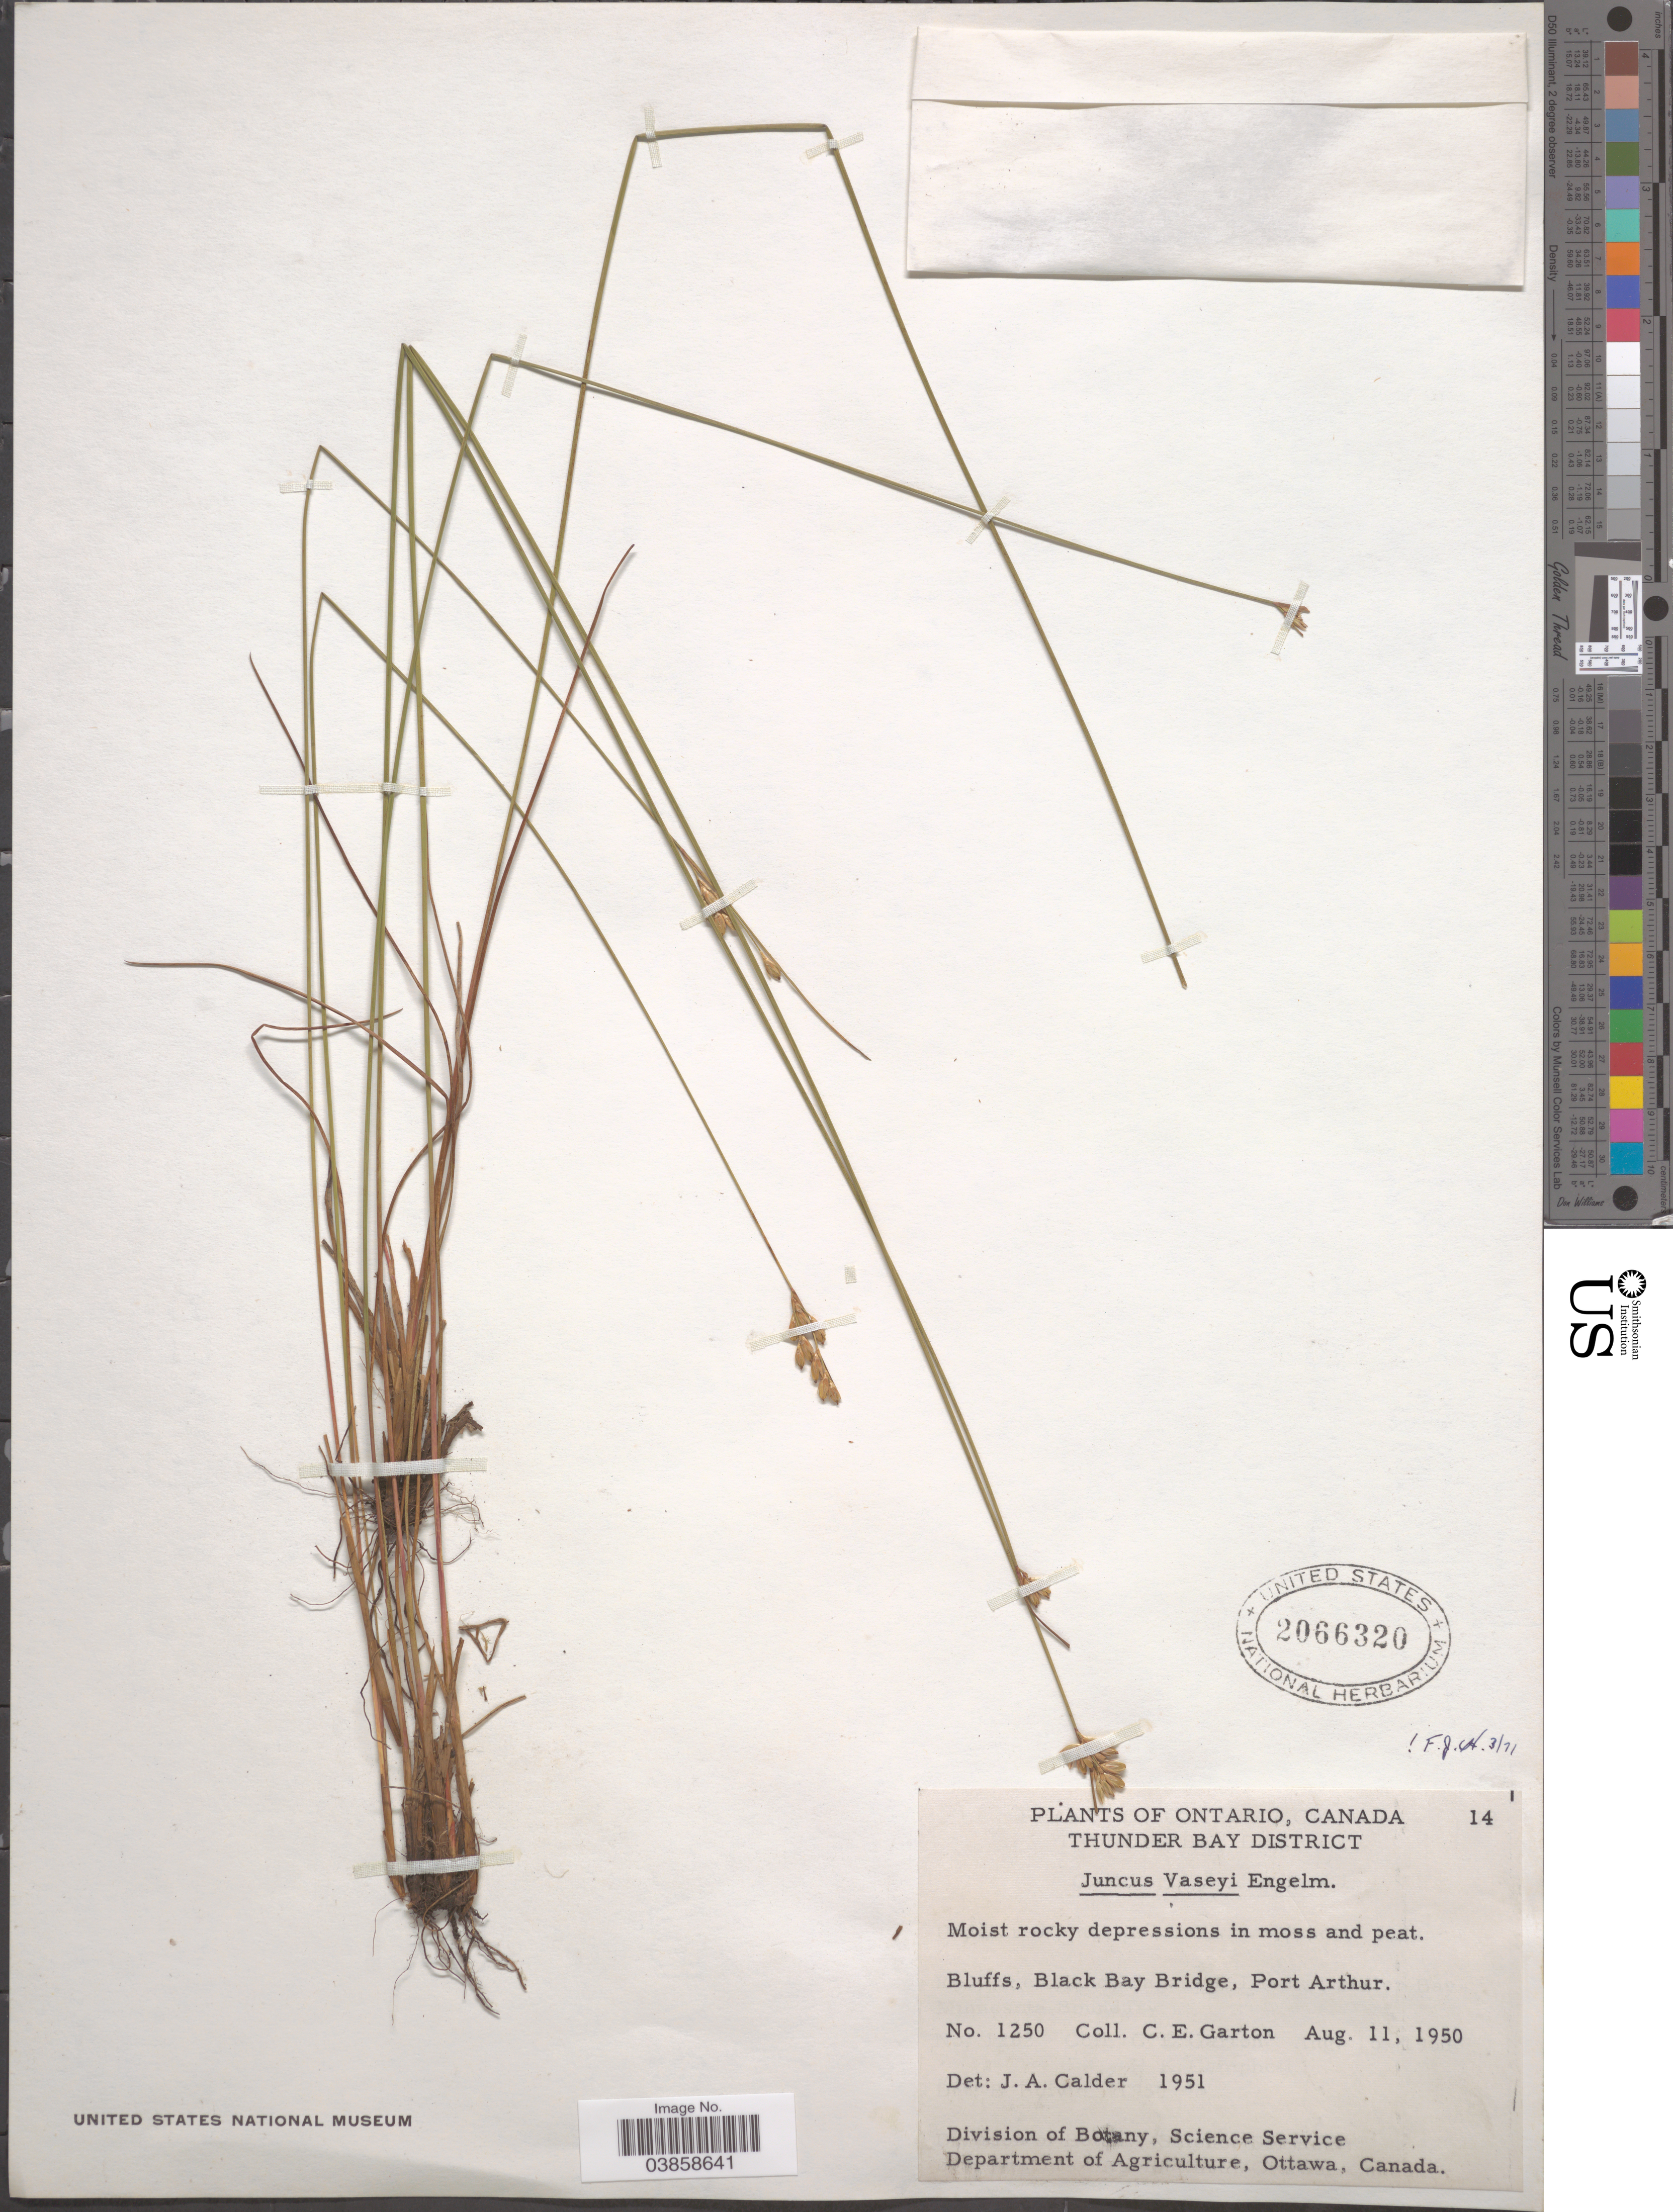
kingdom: Plantae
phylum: Tracheophyta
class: Liliopsida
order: Poales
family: Juncaceae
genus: Juncus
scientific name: Juncus vaseyi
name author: Engelm.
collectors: C. E. Garton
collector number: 1250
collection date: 1950-08-11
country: Canada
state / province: Ontario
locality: Thunder Bay District. Bluffs, Black Bay Bridge, Port Arthur.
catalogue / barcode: US 2066320